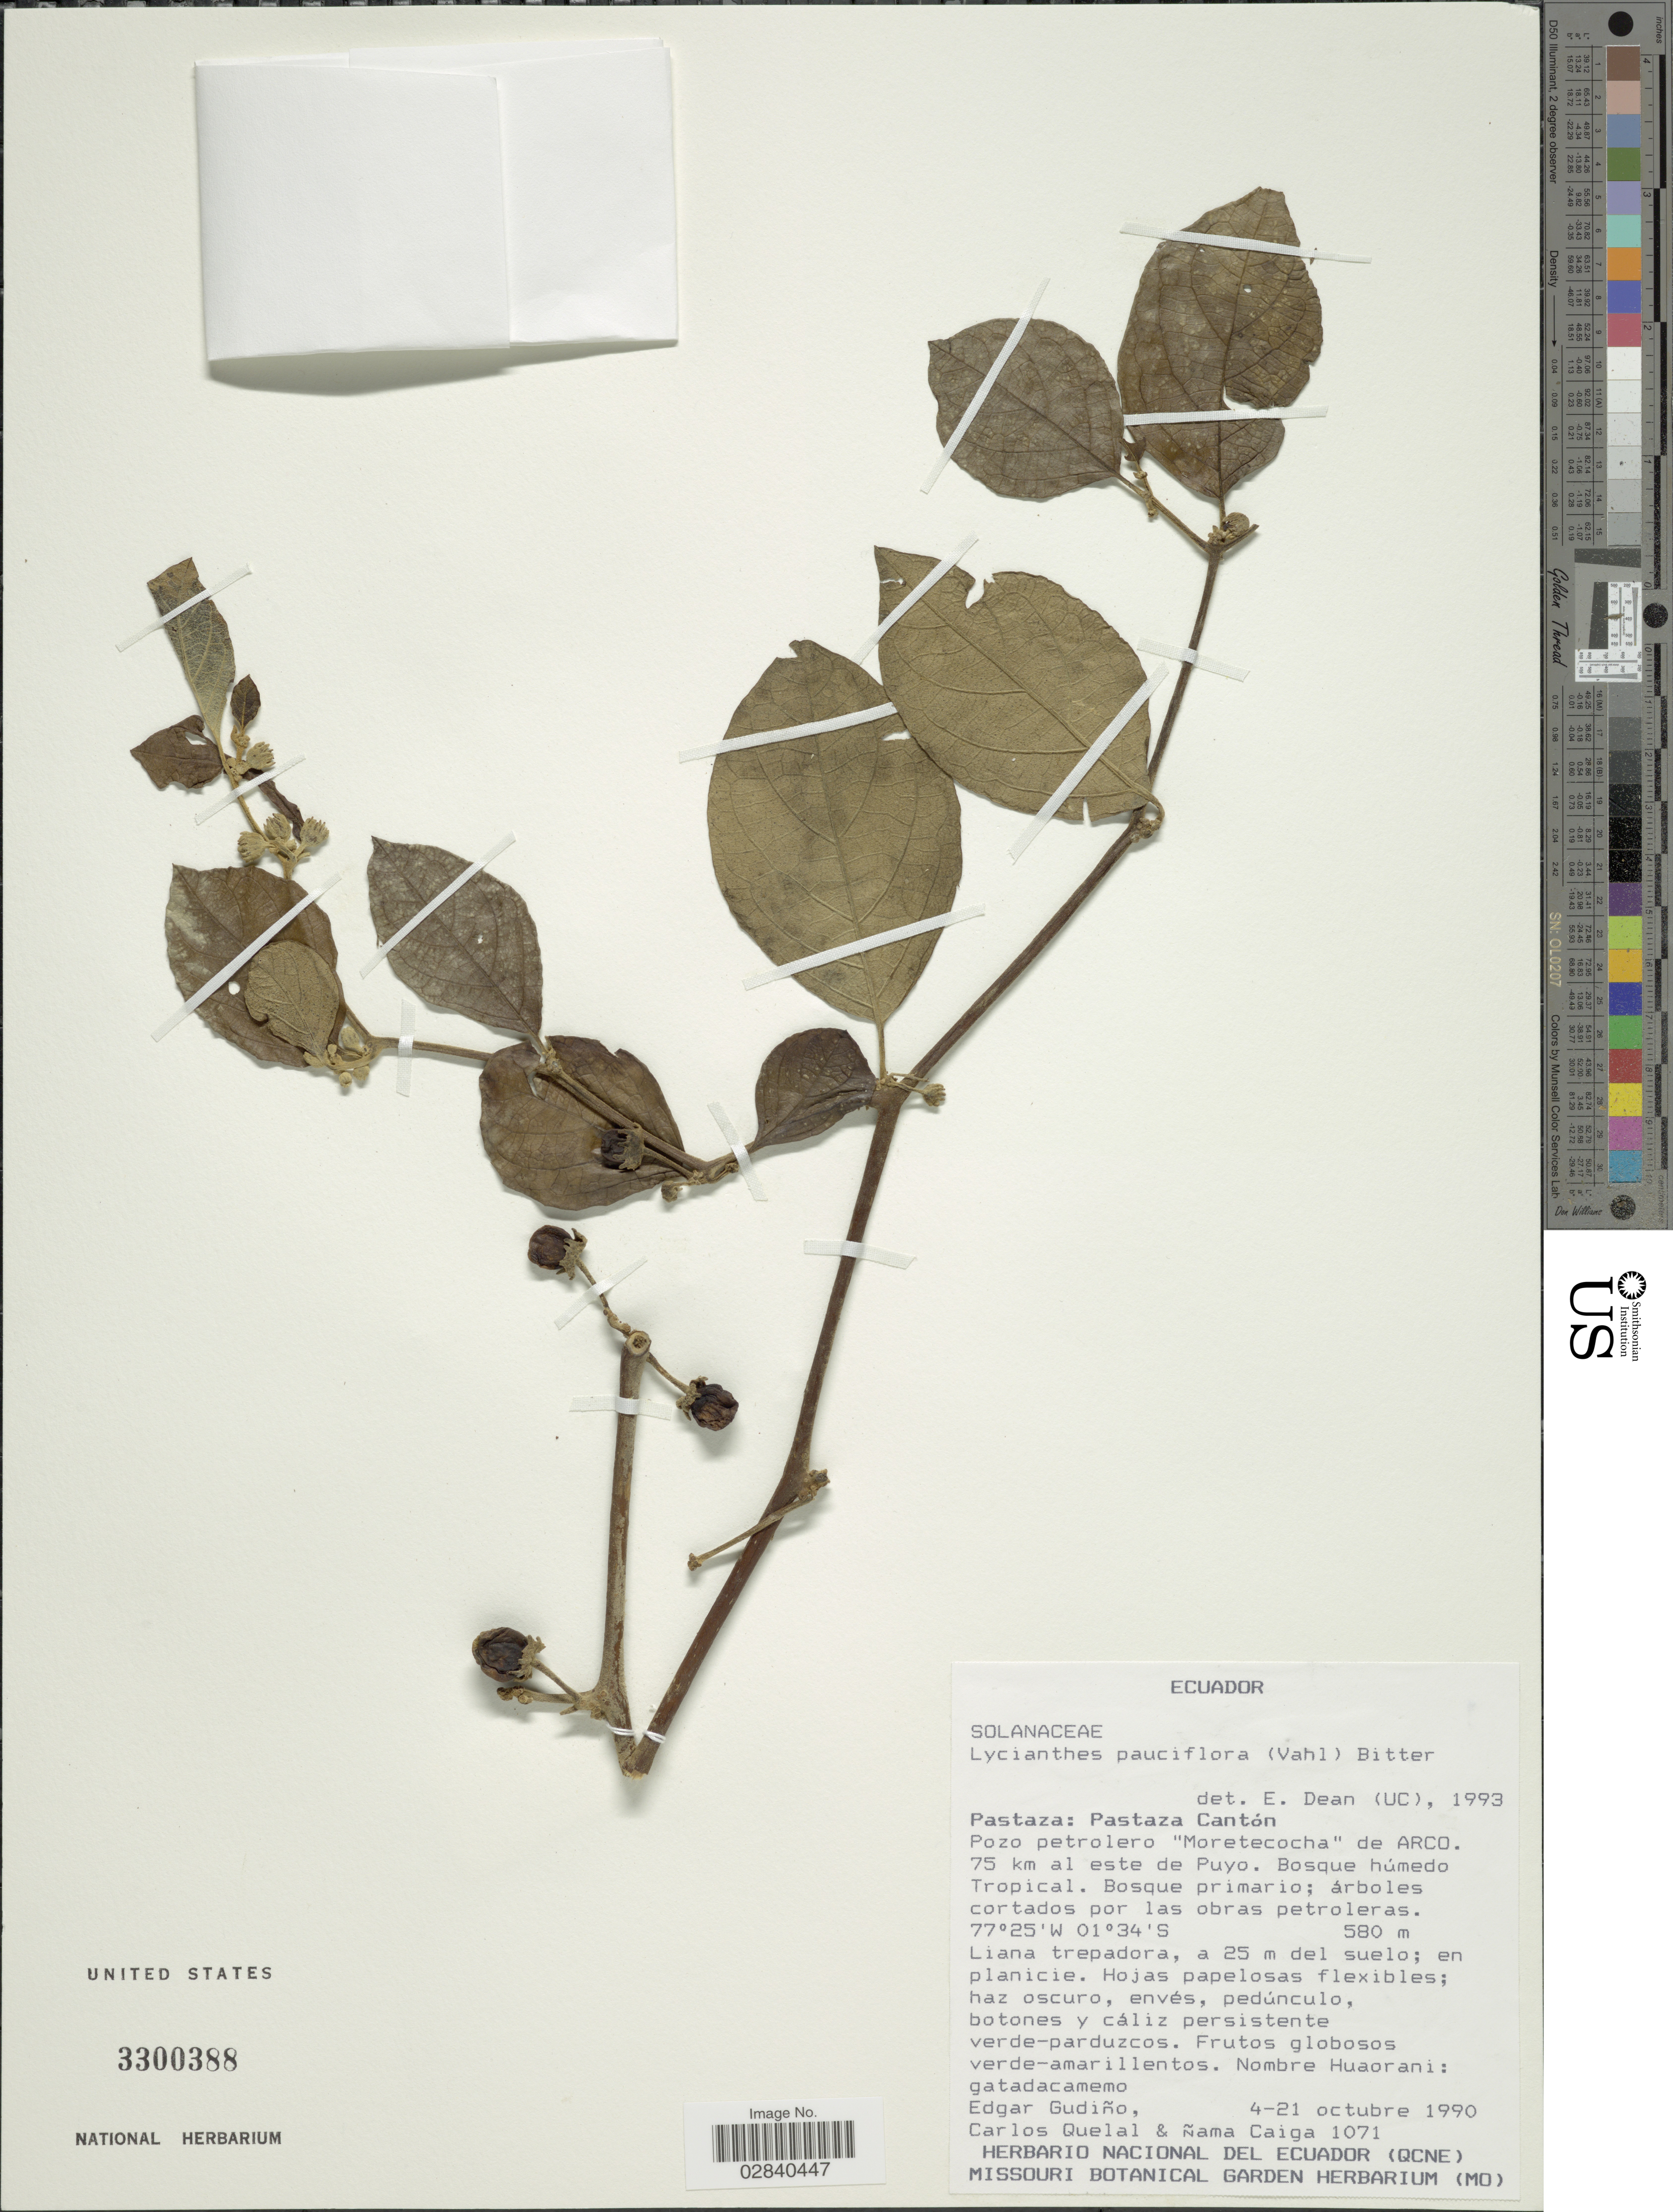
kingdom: Plantae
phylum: Tracheophyta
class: Magnoliopsida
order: Solanales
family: Solanaceae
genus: Lycianthes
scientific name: Lycianthes pauciflora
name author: (Vahl) Bitter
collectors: C. Quelal & Ñ. Caiga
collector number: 1071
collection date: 1990-10-04/1990-10-21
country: Ecuador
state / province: Pastaza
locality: Pastaza Cantón, Pozo petrolero "Moretecocha" de ARCO, 75 km al este de Puyo.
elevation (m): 580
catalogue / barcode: US 3300388